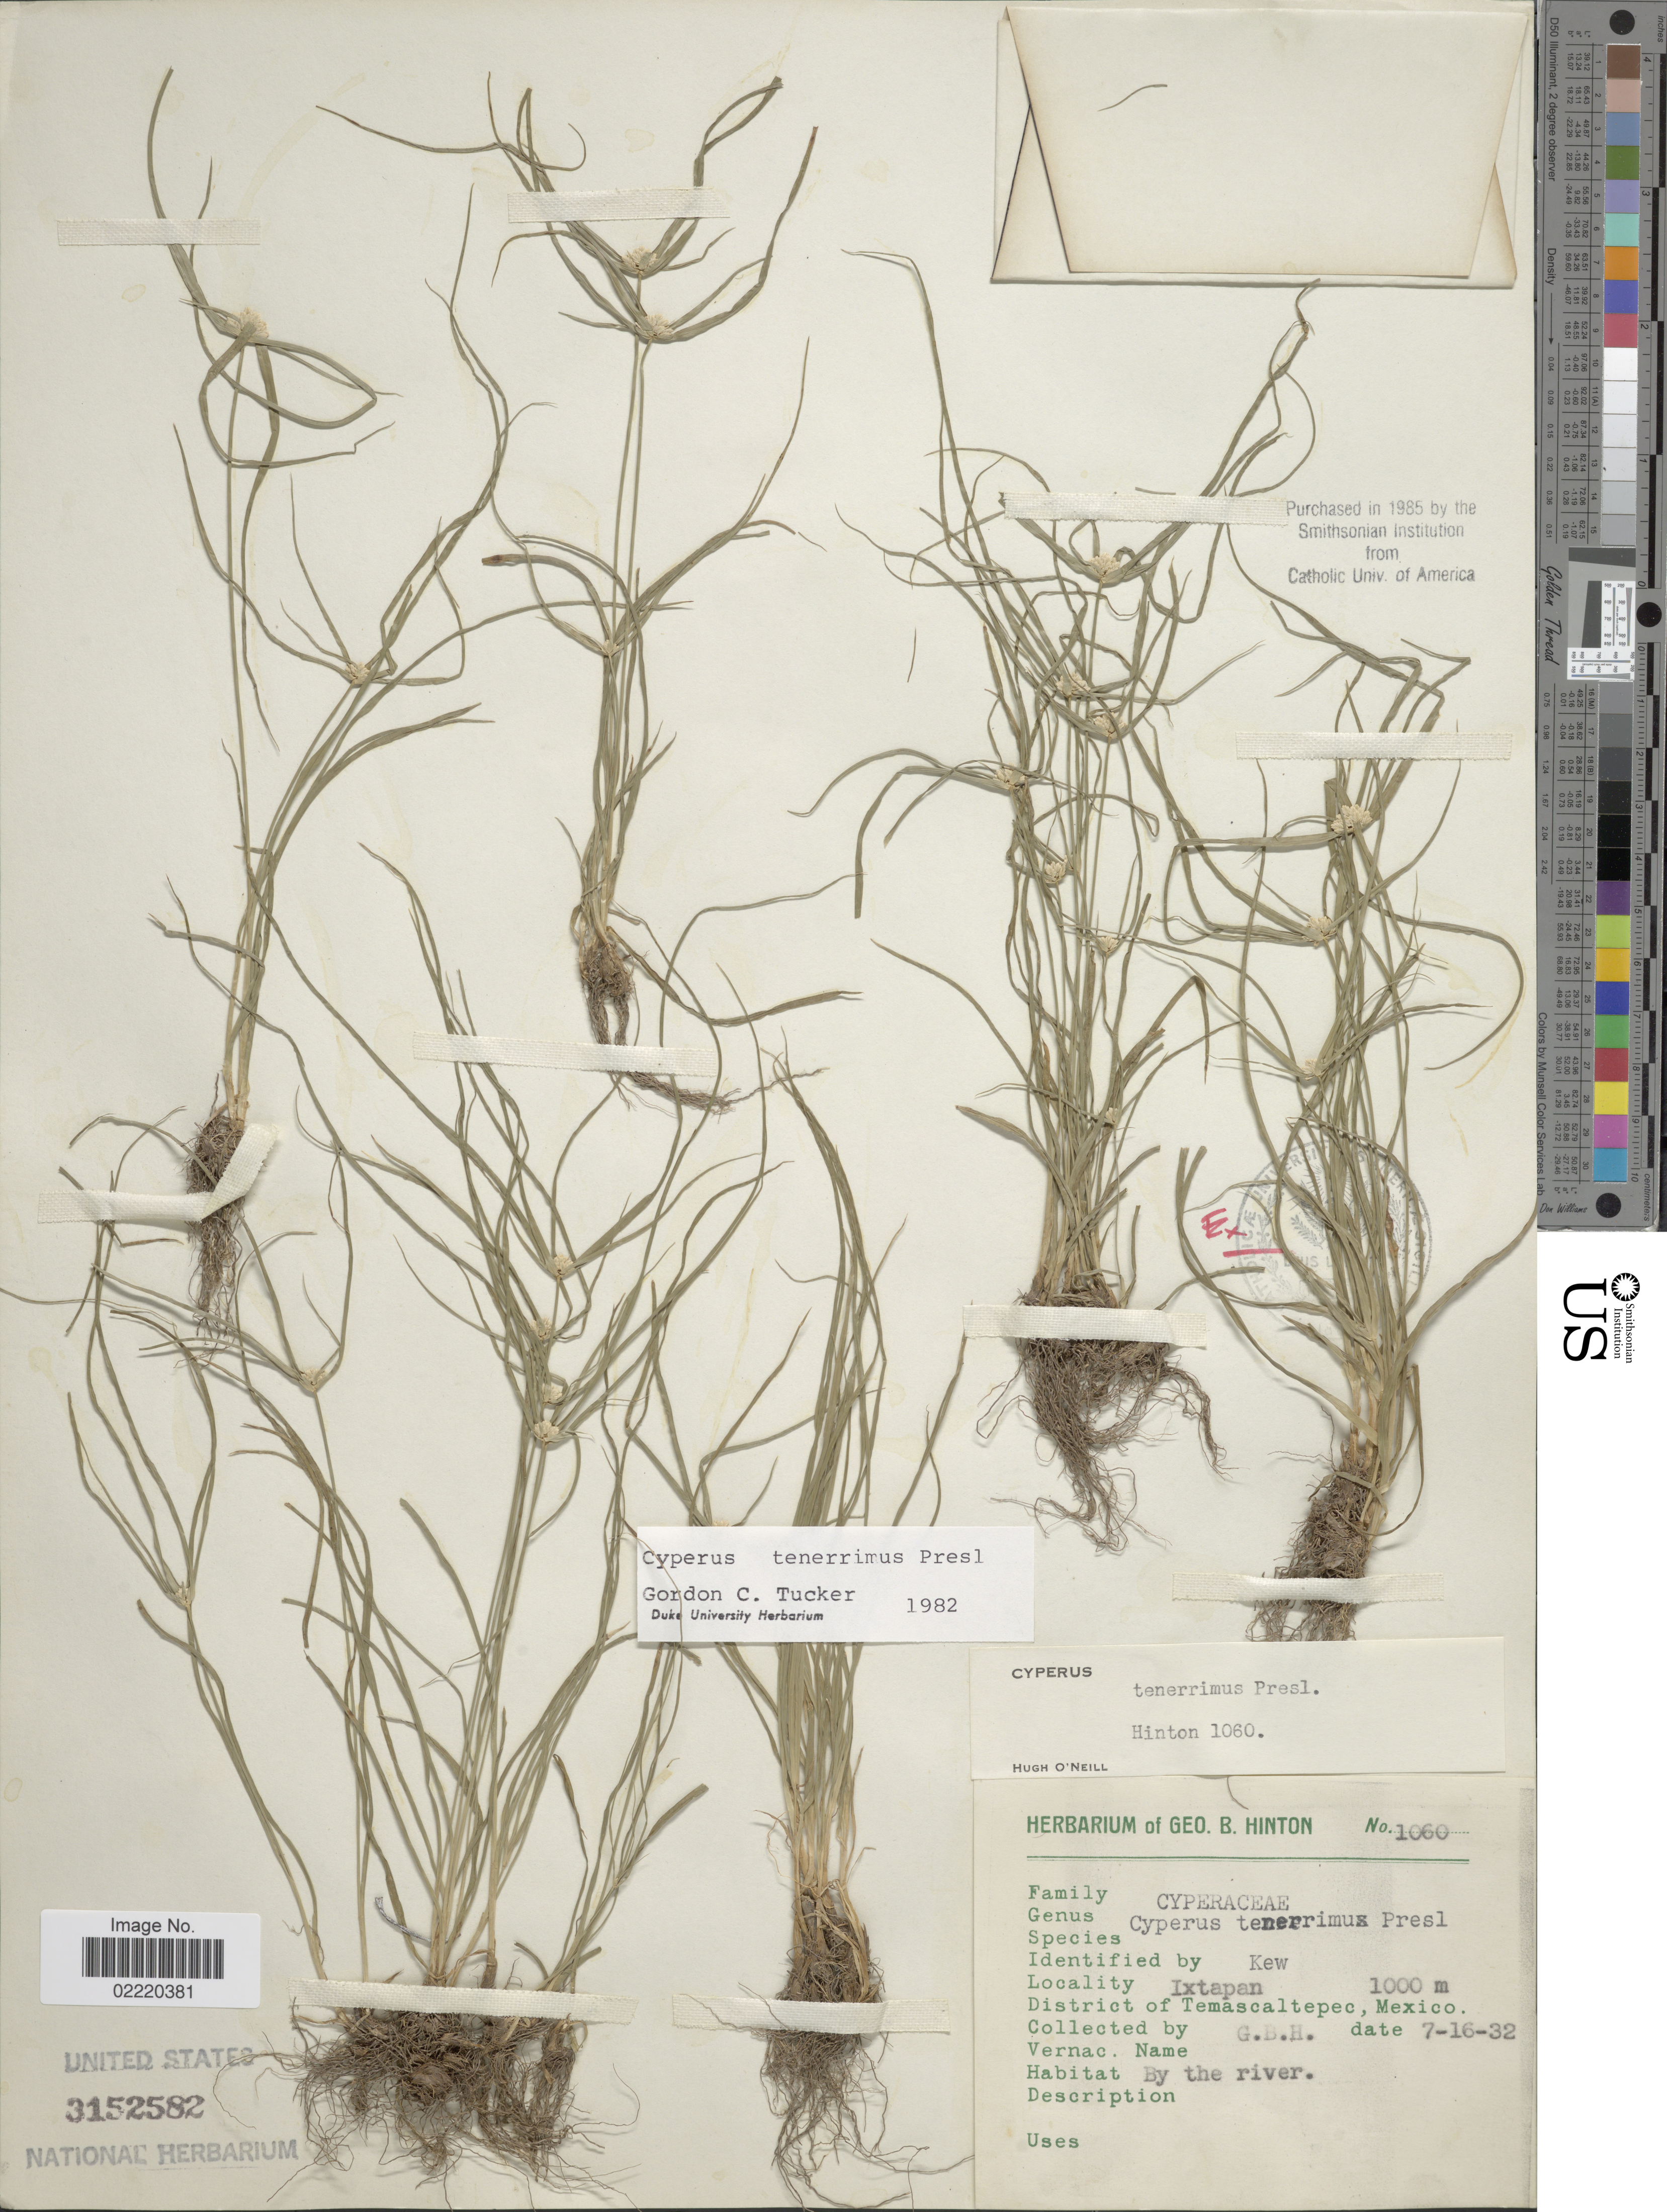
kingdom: Plantae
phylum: Tracheophyta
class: Liliopsida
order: Poales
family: Cyperaceae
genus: Cyperus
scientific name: Cyperus tenerrimus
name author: J. Presl & C. Presl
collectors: G. B. Hinton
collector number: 1060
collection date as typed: Transcribed d/m/y: 16/7/32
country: Mexico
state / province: México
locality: Ixtapan, District of Temascaltepec.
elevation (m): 1000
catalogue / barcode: US 3152582